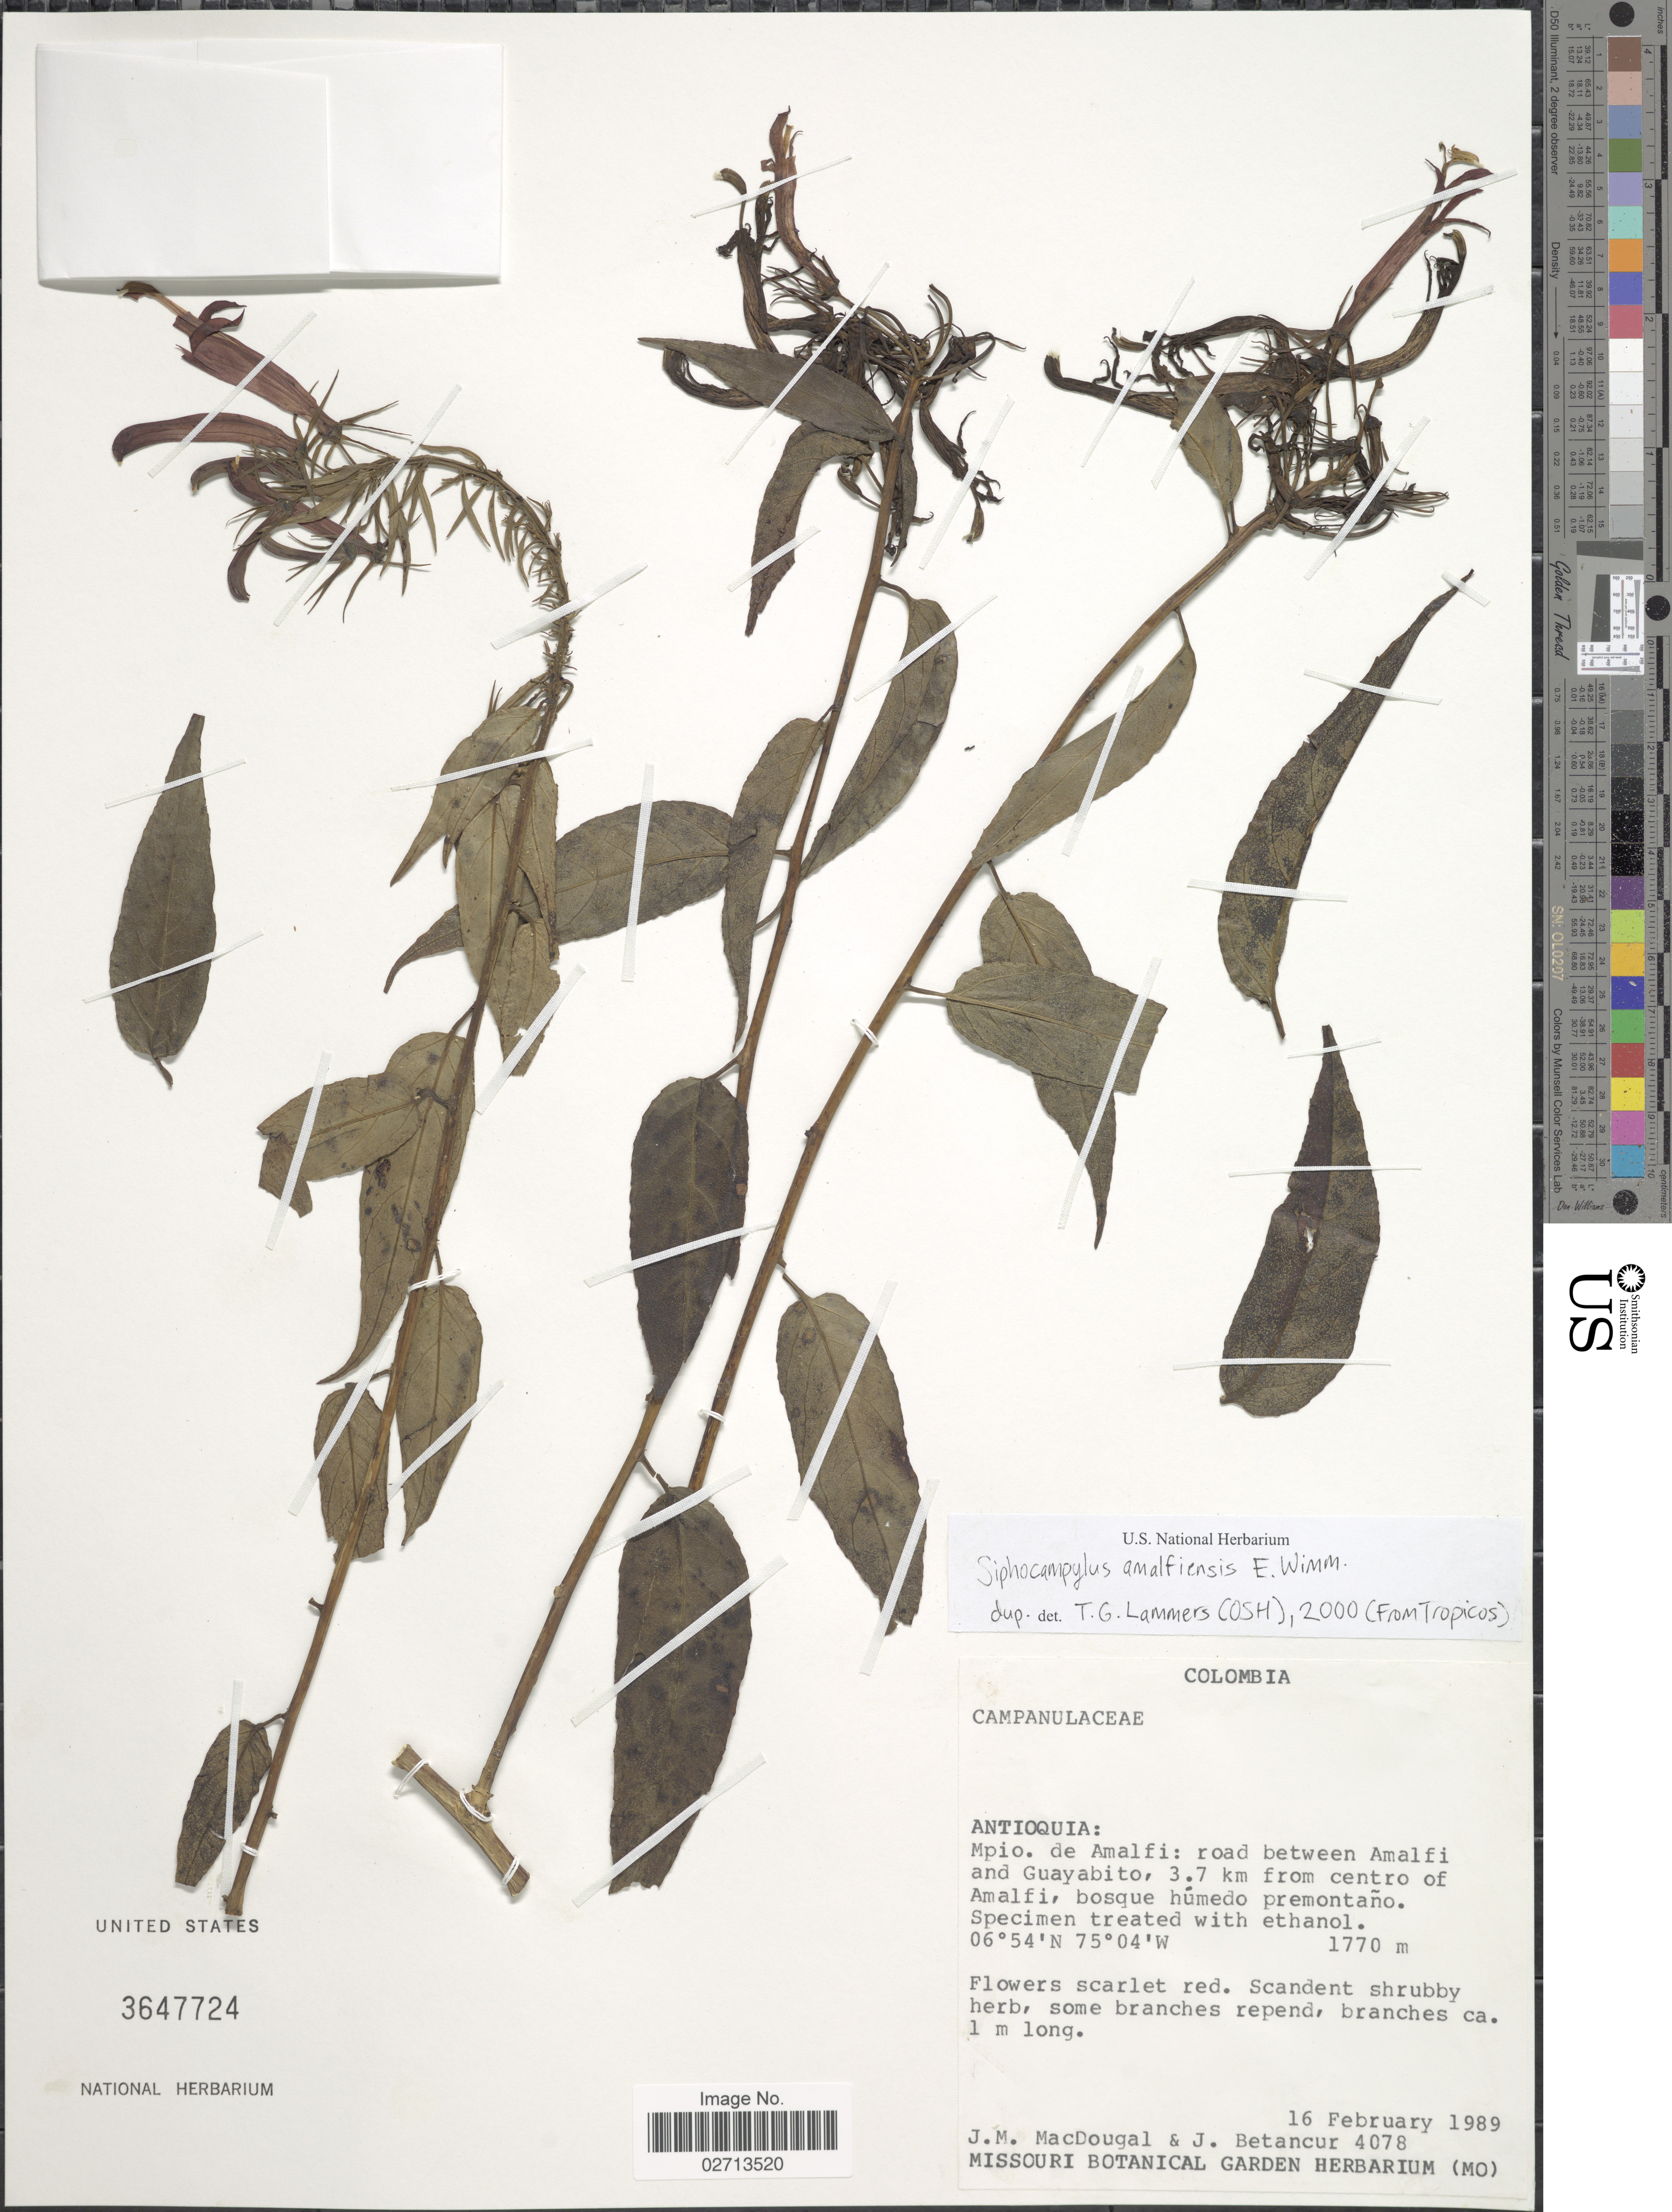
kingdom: Plantae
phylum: Tracheophyta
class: Magnoliopsida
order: Asterales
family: Campanulaceae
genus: Siphocampylus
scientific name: Siphocampylus amalfiensis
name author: E. Wimm.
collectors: J. M. MacDougal & J. Betancur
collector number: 4078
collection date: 1989-02-16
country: Colombia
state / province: Antioquia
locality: Mpio. de Amalfi. road between Amalfi and Guayabito, 3.7 km from centro of Amalfi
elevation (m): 17700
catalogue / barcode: US 3647724